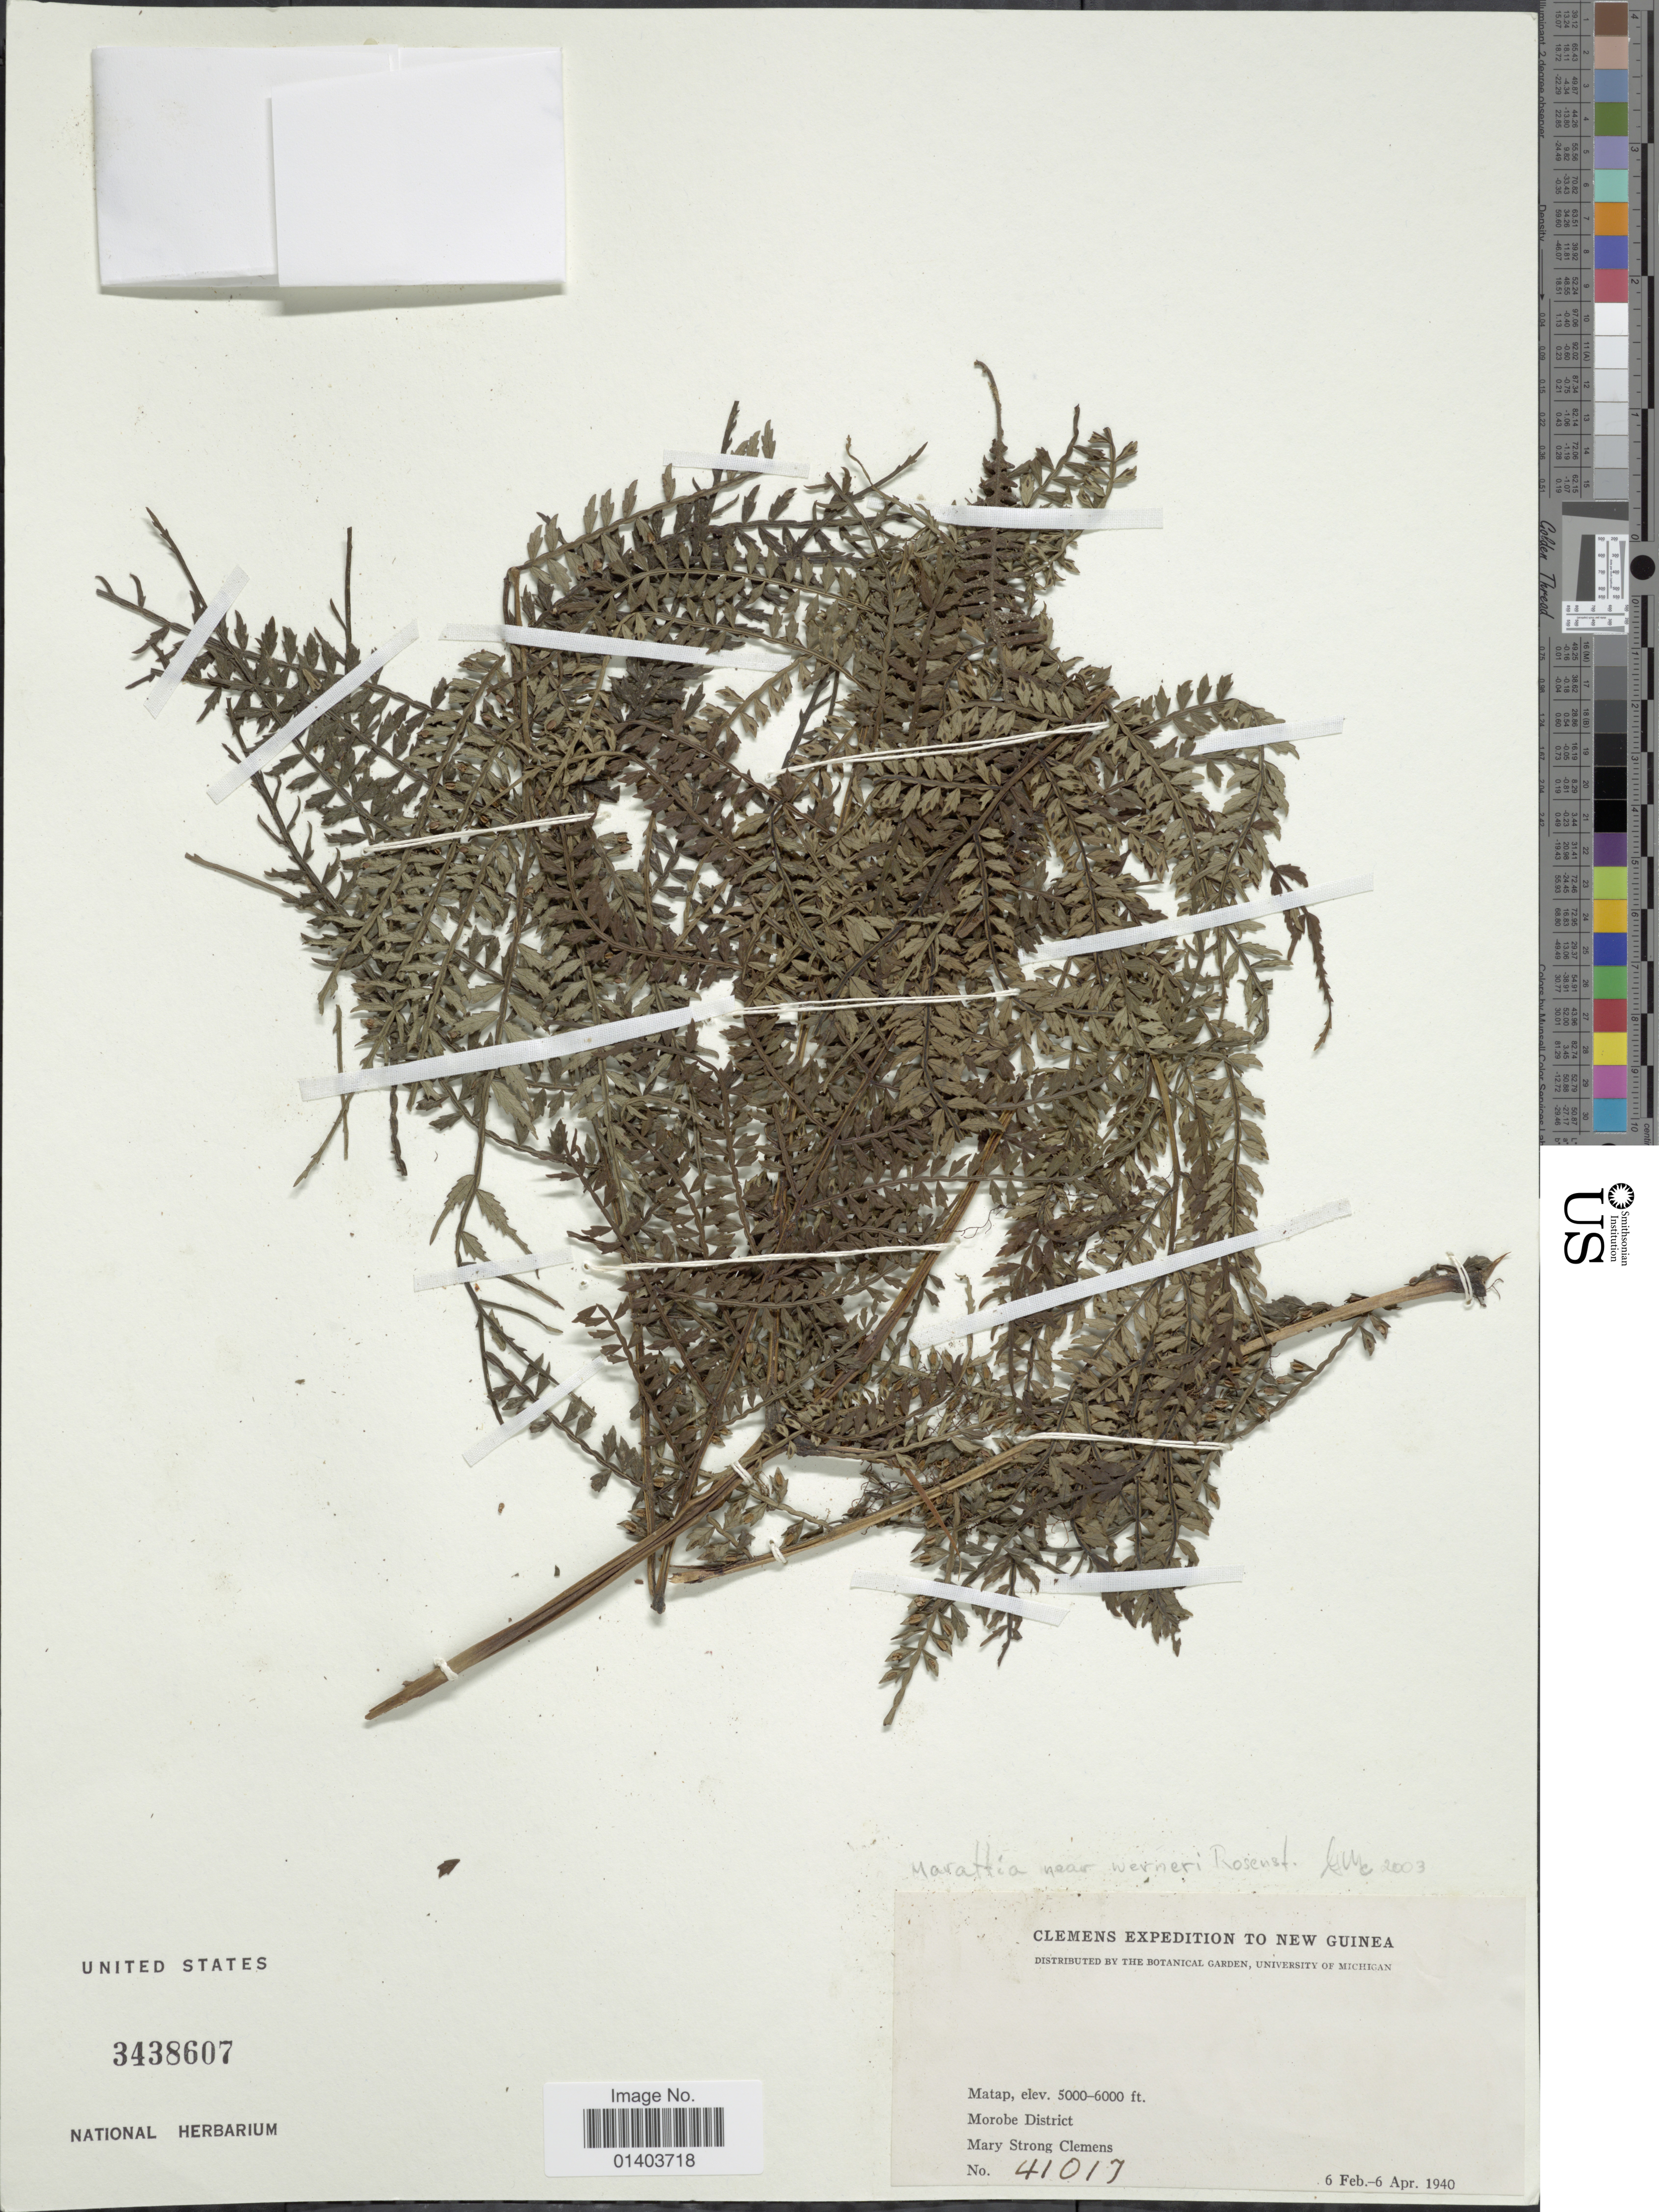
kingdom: Plantae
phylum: Tracheophyta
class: Polypodiopsida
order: Marattiales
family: Marattiaceae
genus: Ptisana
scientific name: Ptisana melanesica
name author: (Kuhn) Murdock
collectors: M. S. Clemens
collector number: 41017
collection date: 1940-02-06/1940-04-06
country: Papua New Guinea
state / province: Morobe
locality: Matap, Morobe District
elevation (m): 1524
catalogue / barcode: US 3438607